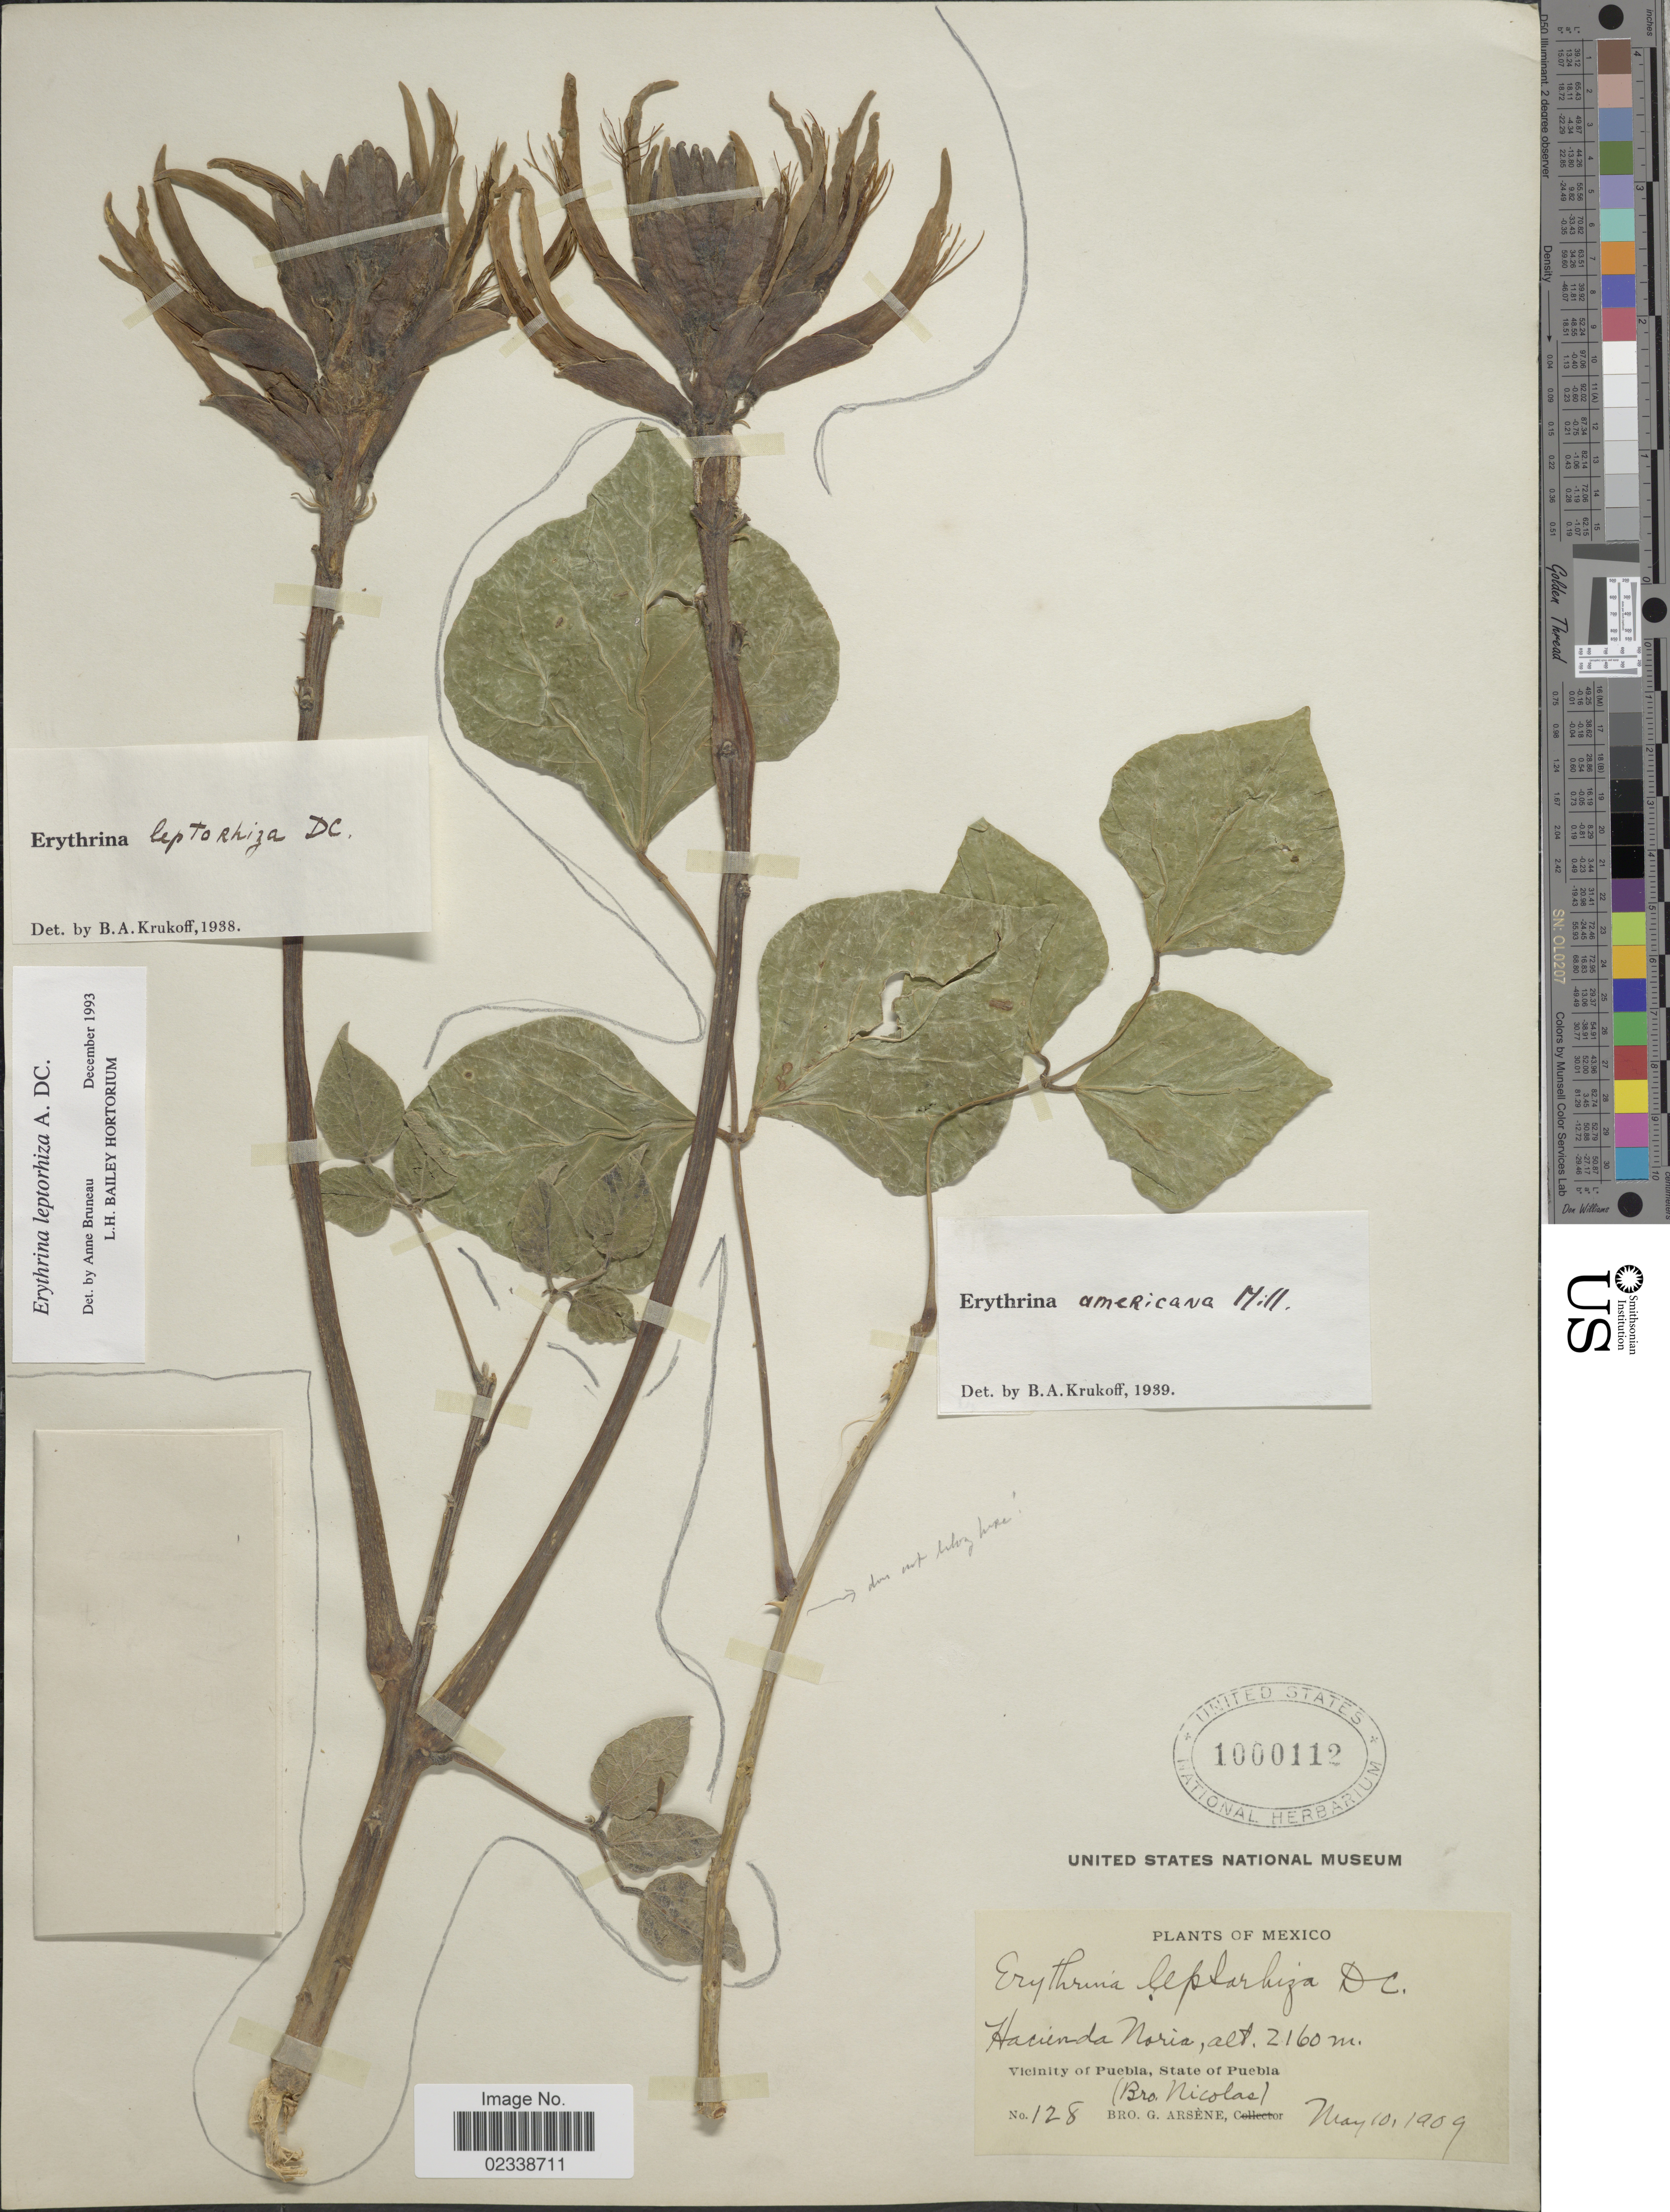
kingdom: Plantae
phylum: Tracheophyta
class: Magnoliopsida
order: Fabales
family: Fabaceae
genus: Erythrina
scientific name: Erythrina leptorhiza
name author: Moc. & Sessé ex DC.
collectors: Bro. Nicolas & Bro. G. Arsène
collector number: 128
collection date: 1909-05-10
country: Mexico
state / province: Puebla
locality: Hacienda Noria, Vicinity of Puebla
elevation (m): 2160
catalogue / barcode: US 1000112